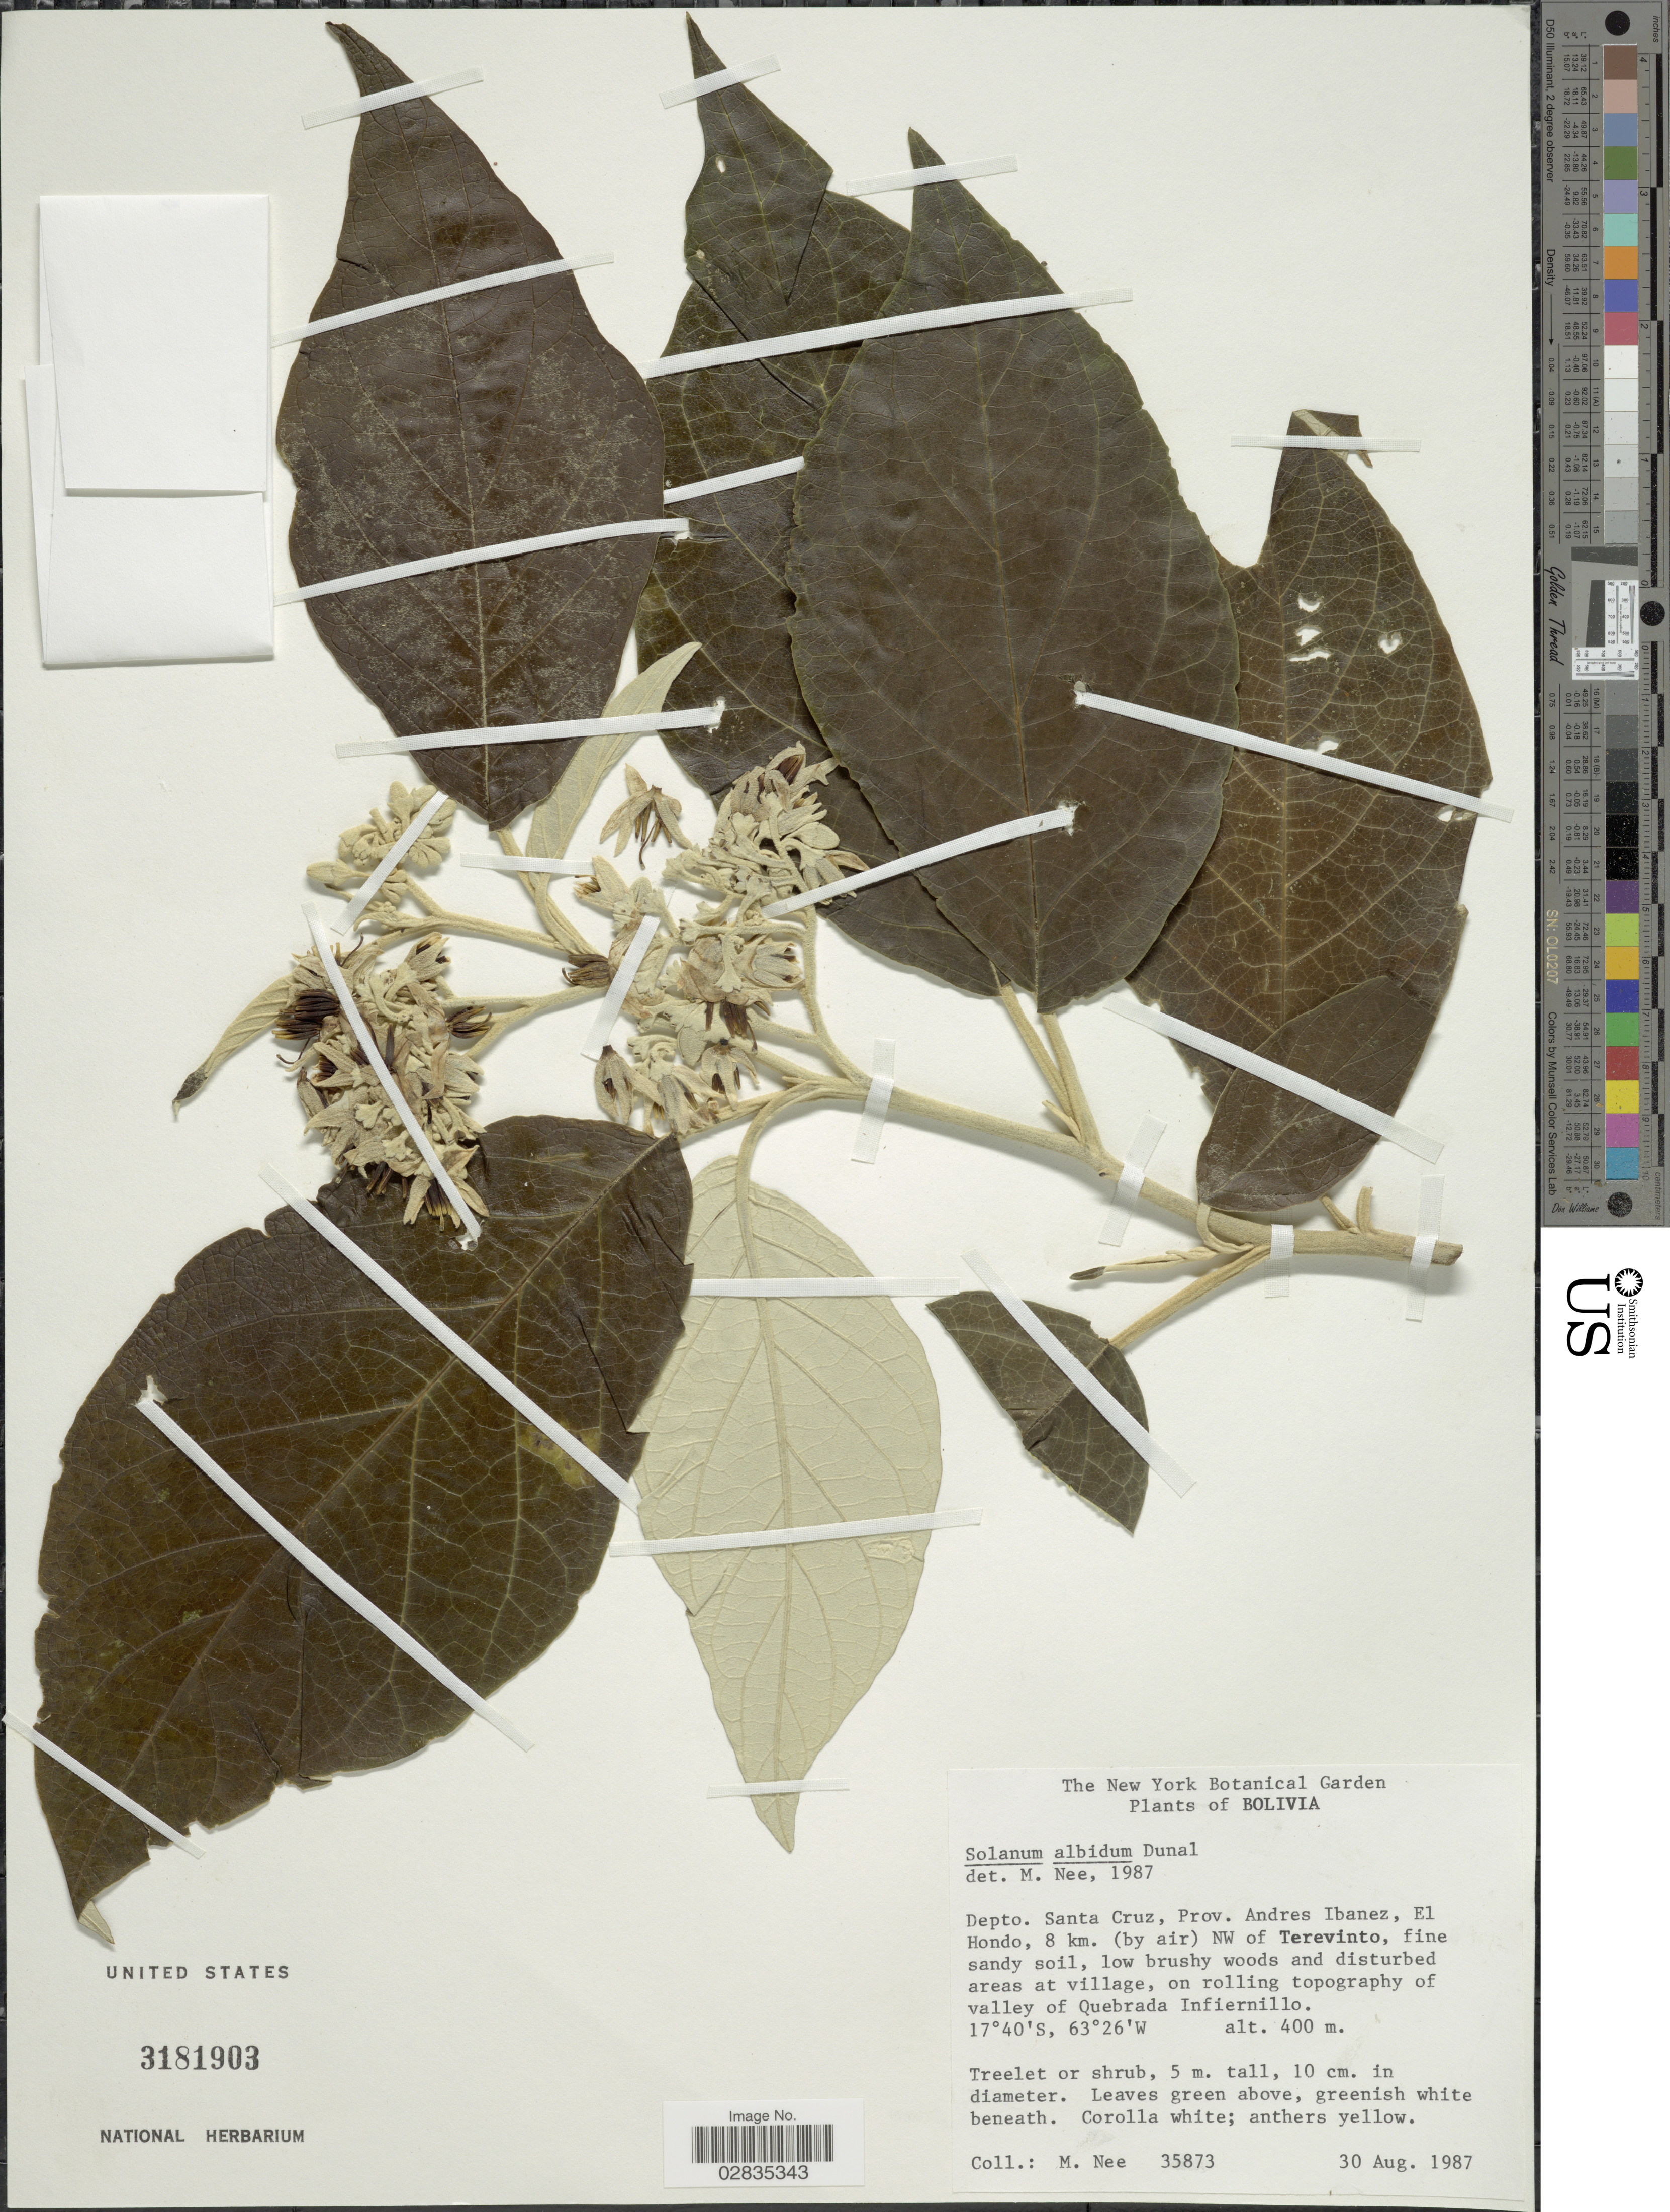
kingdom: Plantae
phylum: Tracheophyta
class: Magnoliopsida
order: Solanales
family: Solanaceae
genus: Solanum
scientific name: Solanum albidum var. albidum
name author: Dunal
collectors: M. Nee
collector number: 35873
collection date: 1987-08-30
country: Bolivia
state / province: Santa Cruz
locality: Depto. Santa Cruz, Prov. Andres Ibanez, El Hondo, 8 km. (by air) NW of Terevinto, on rolling topography of valley of Quebrada Infiernillo.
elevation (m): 400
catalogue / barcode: US 3181903